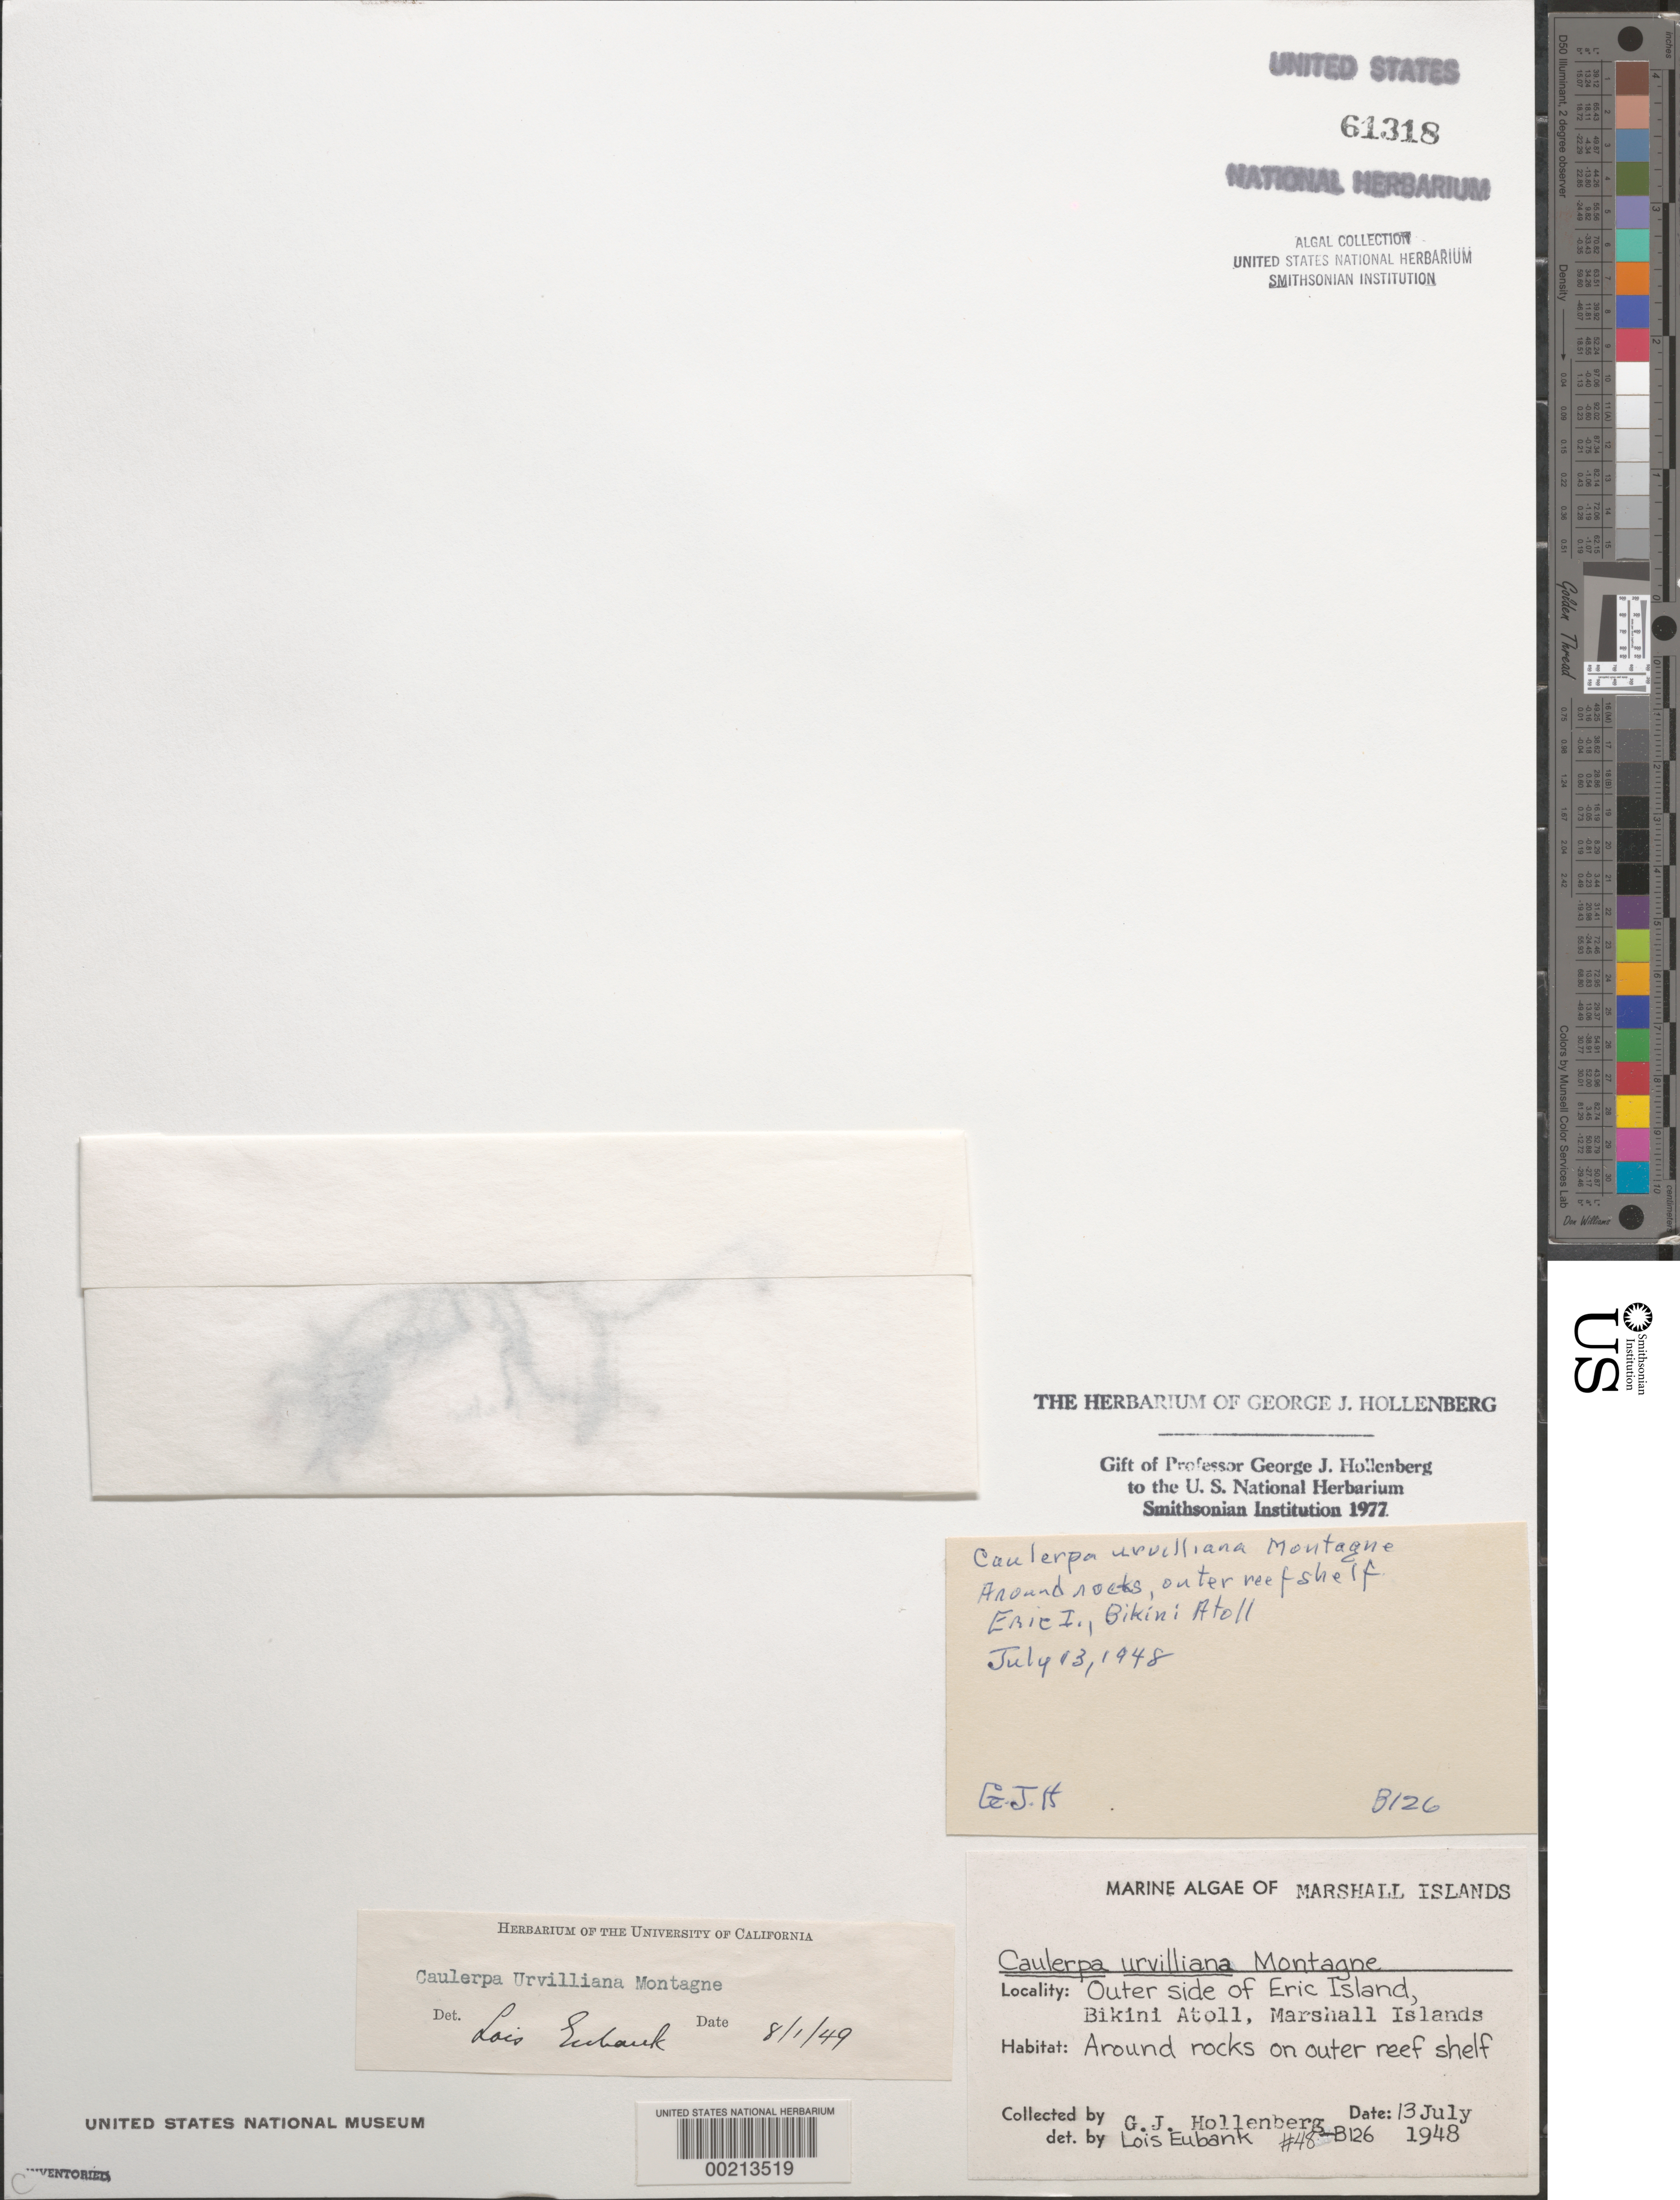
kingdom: Plantae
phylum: Chlorophyta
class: Ulvophyceae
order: Bryopsidales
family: Caulerpaceae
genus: Caulerpa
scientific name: Caulerpa urvilleana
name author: Mont.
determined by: Eubank, L. L.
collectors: G. Hollenberg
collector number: GJH 48-b126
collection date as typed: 13 Jul 1948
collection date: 1948-07-13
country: Marshall Islands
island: Bikini Atoll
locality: Eric Islet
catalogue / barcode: US 61318